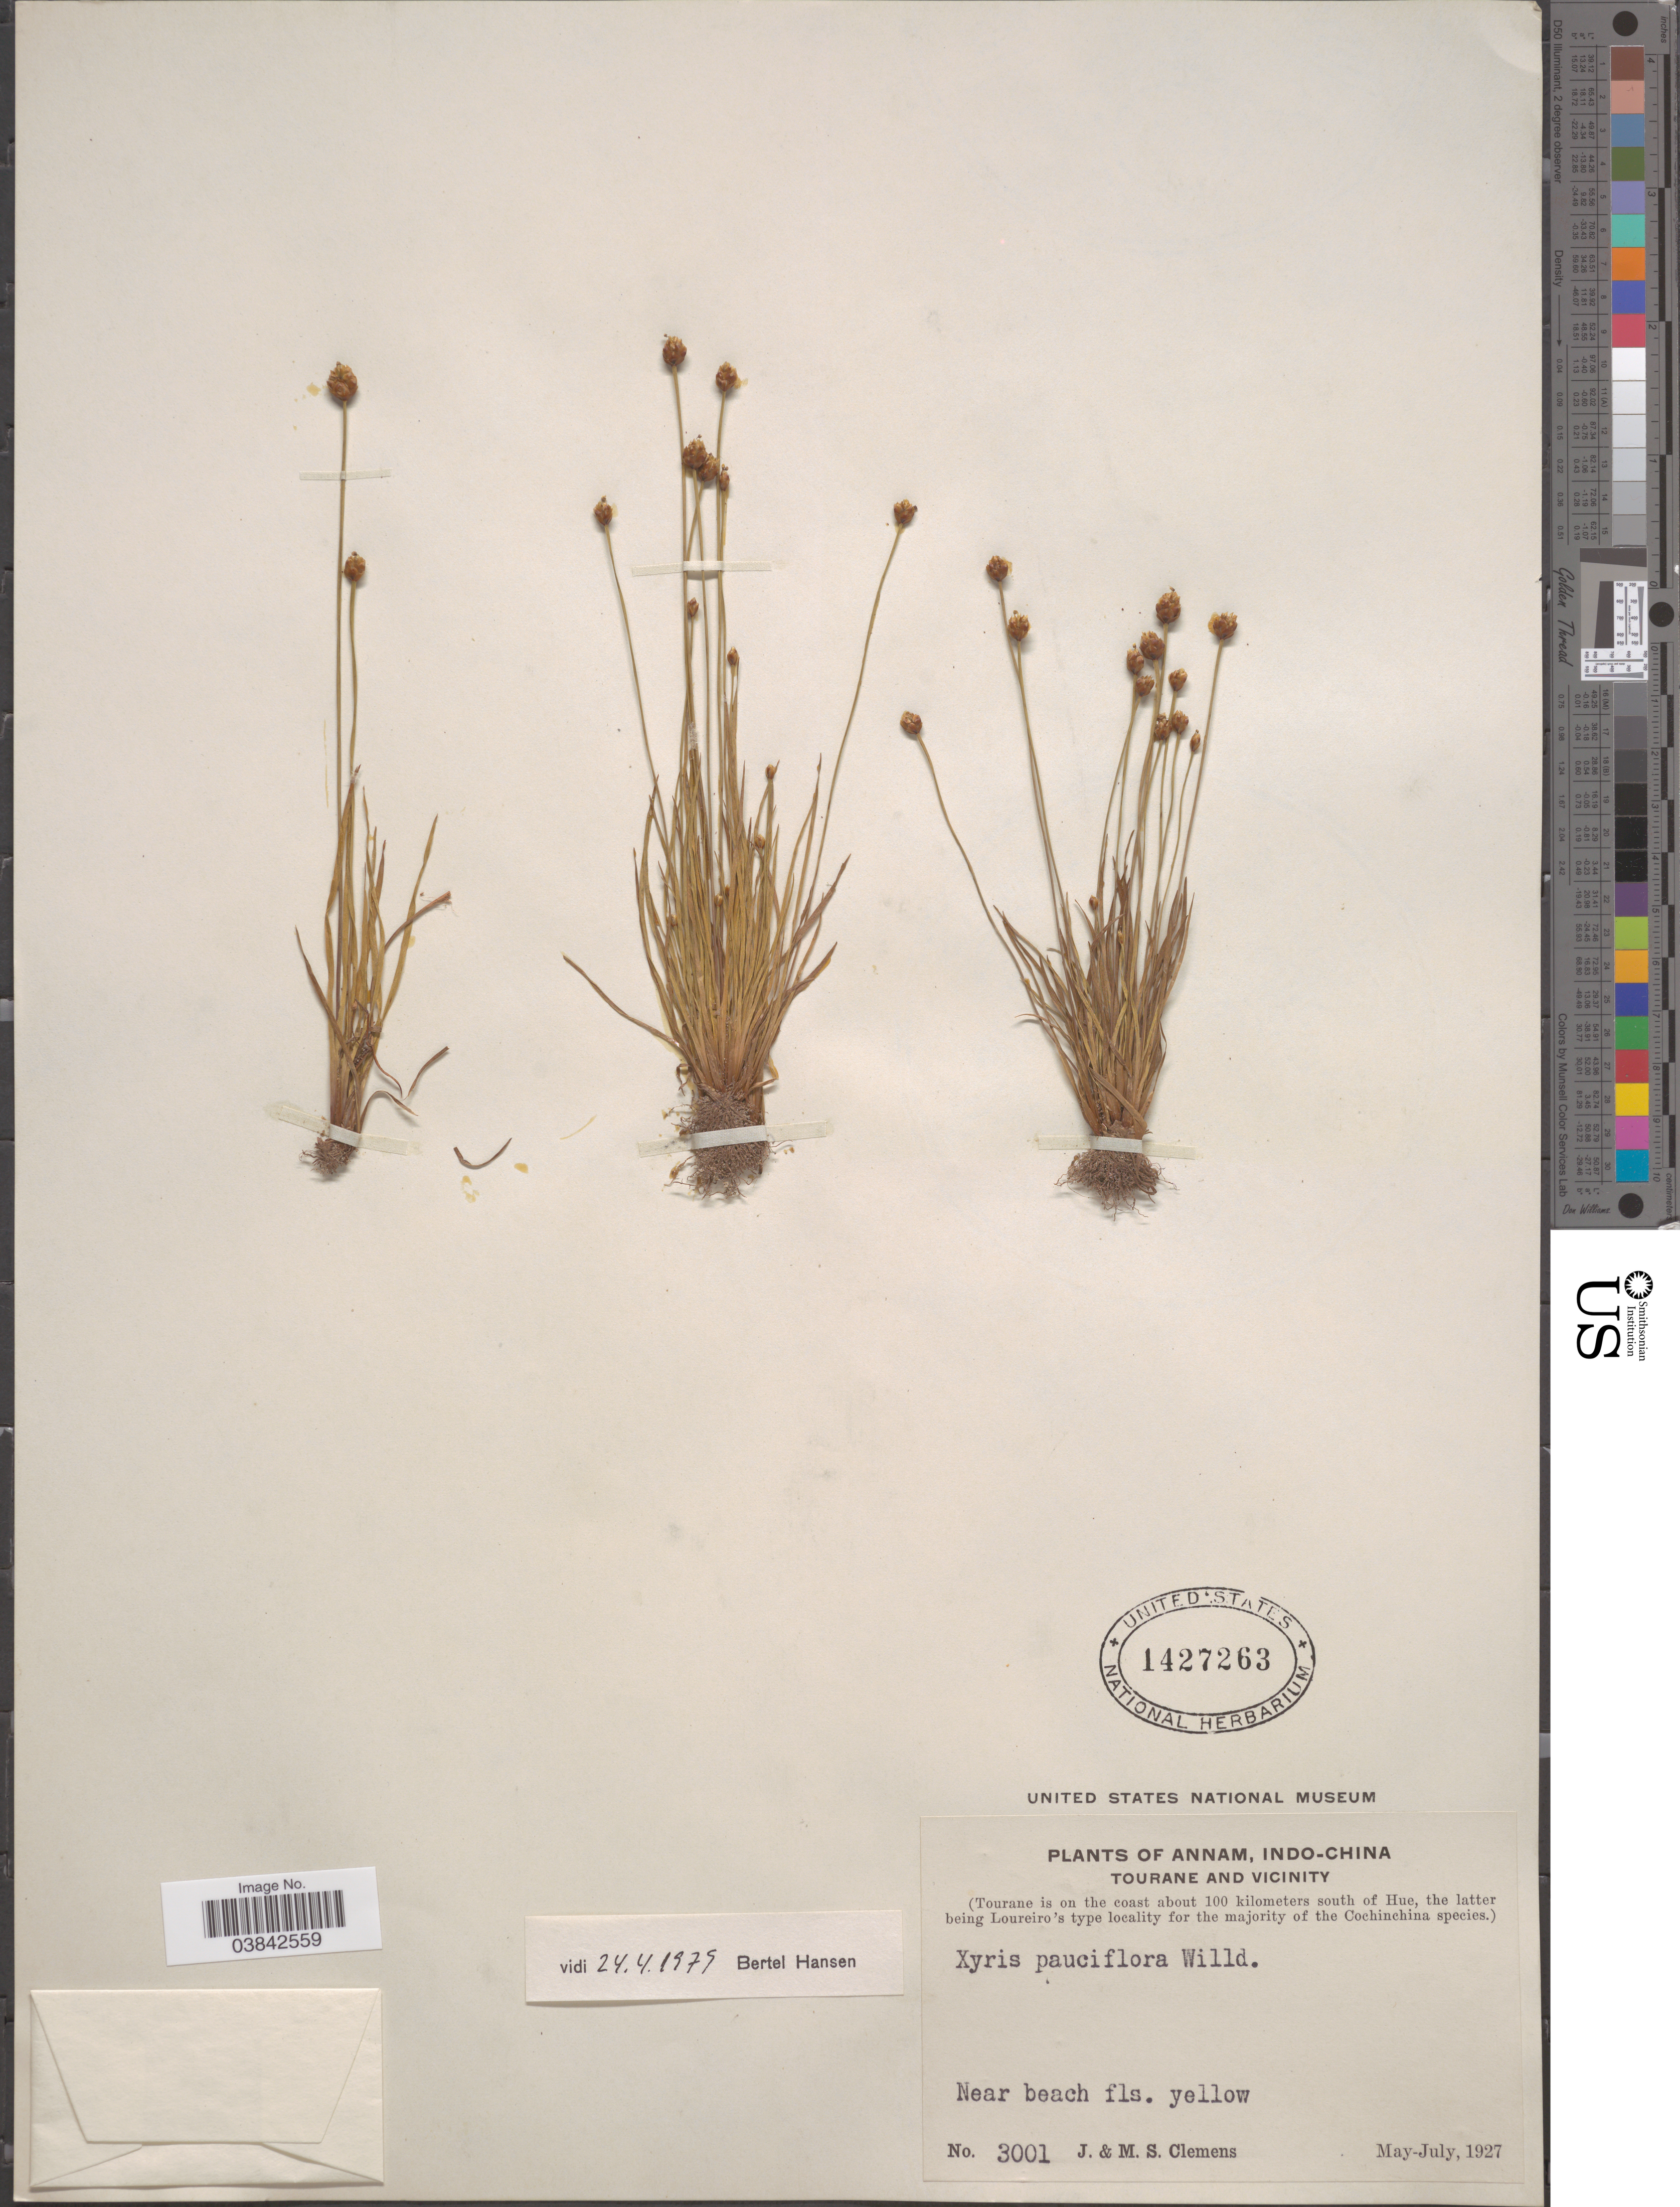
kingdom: Plantae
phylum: Tracheophyta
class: Liliopsida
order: Poales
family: Xyridaceae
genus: Xyris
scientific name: Xyris pauciflora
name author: Willd.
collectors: J. Clemens & M. S. Clemens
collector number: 3001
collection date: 1927-05/1927-07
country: Vietnam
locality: Annam. Tourane and vicinity. Tourane is on the coast about 100 kilometers south of Hue.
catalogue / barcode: US 1427263